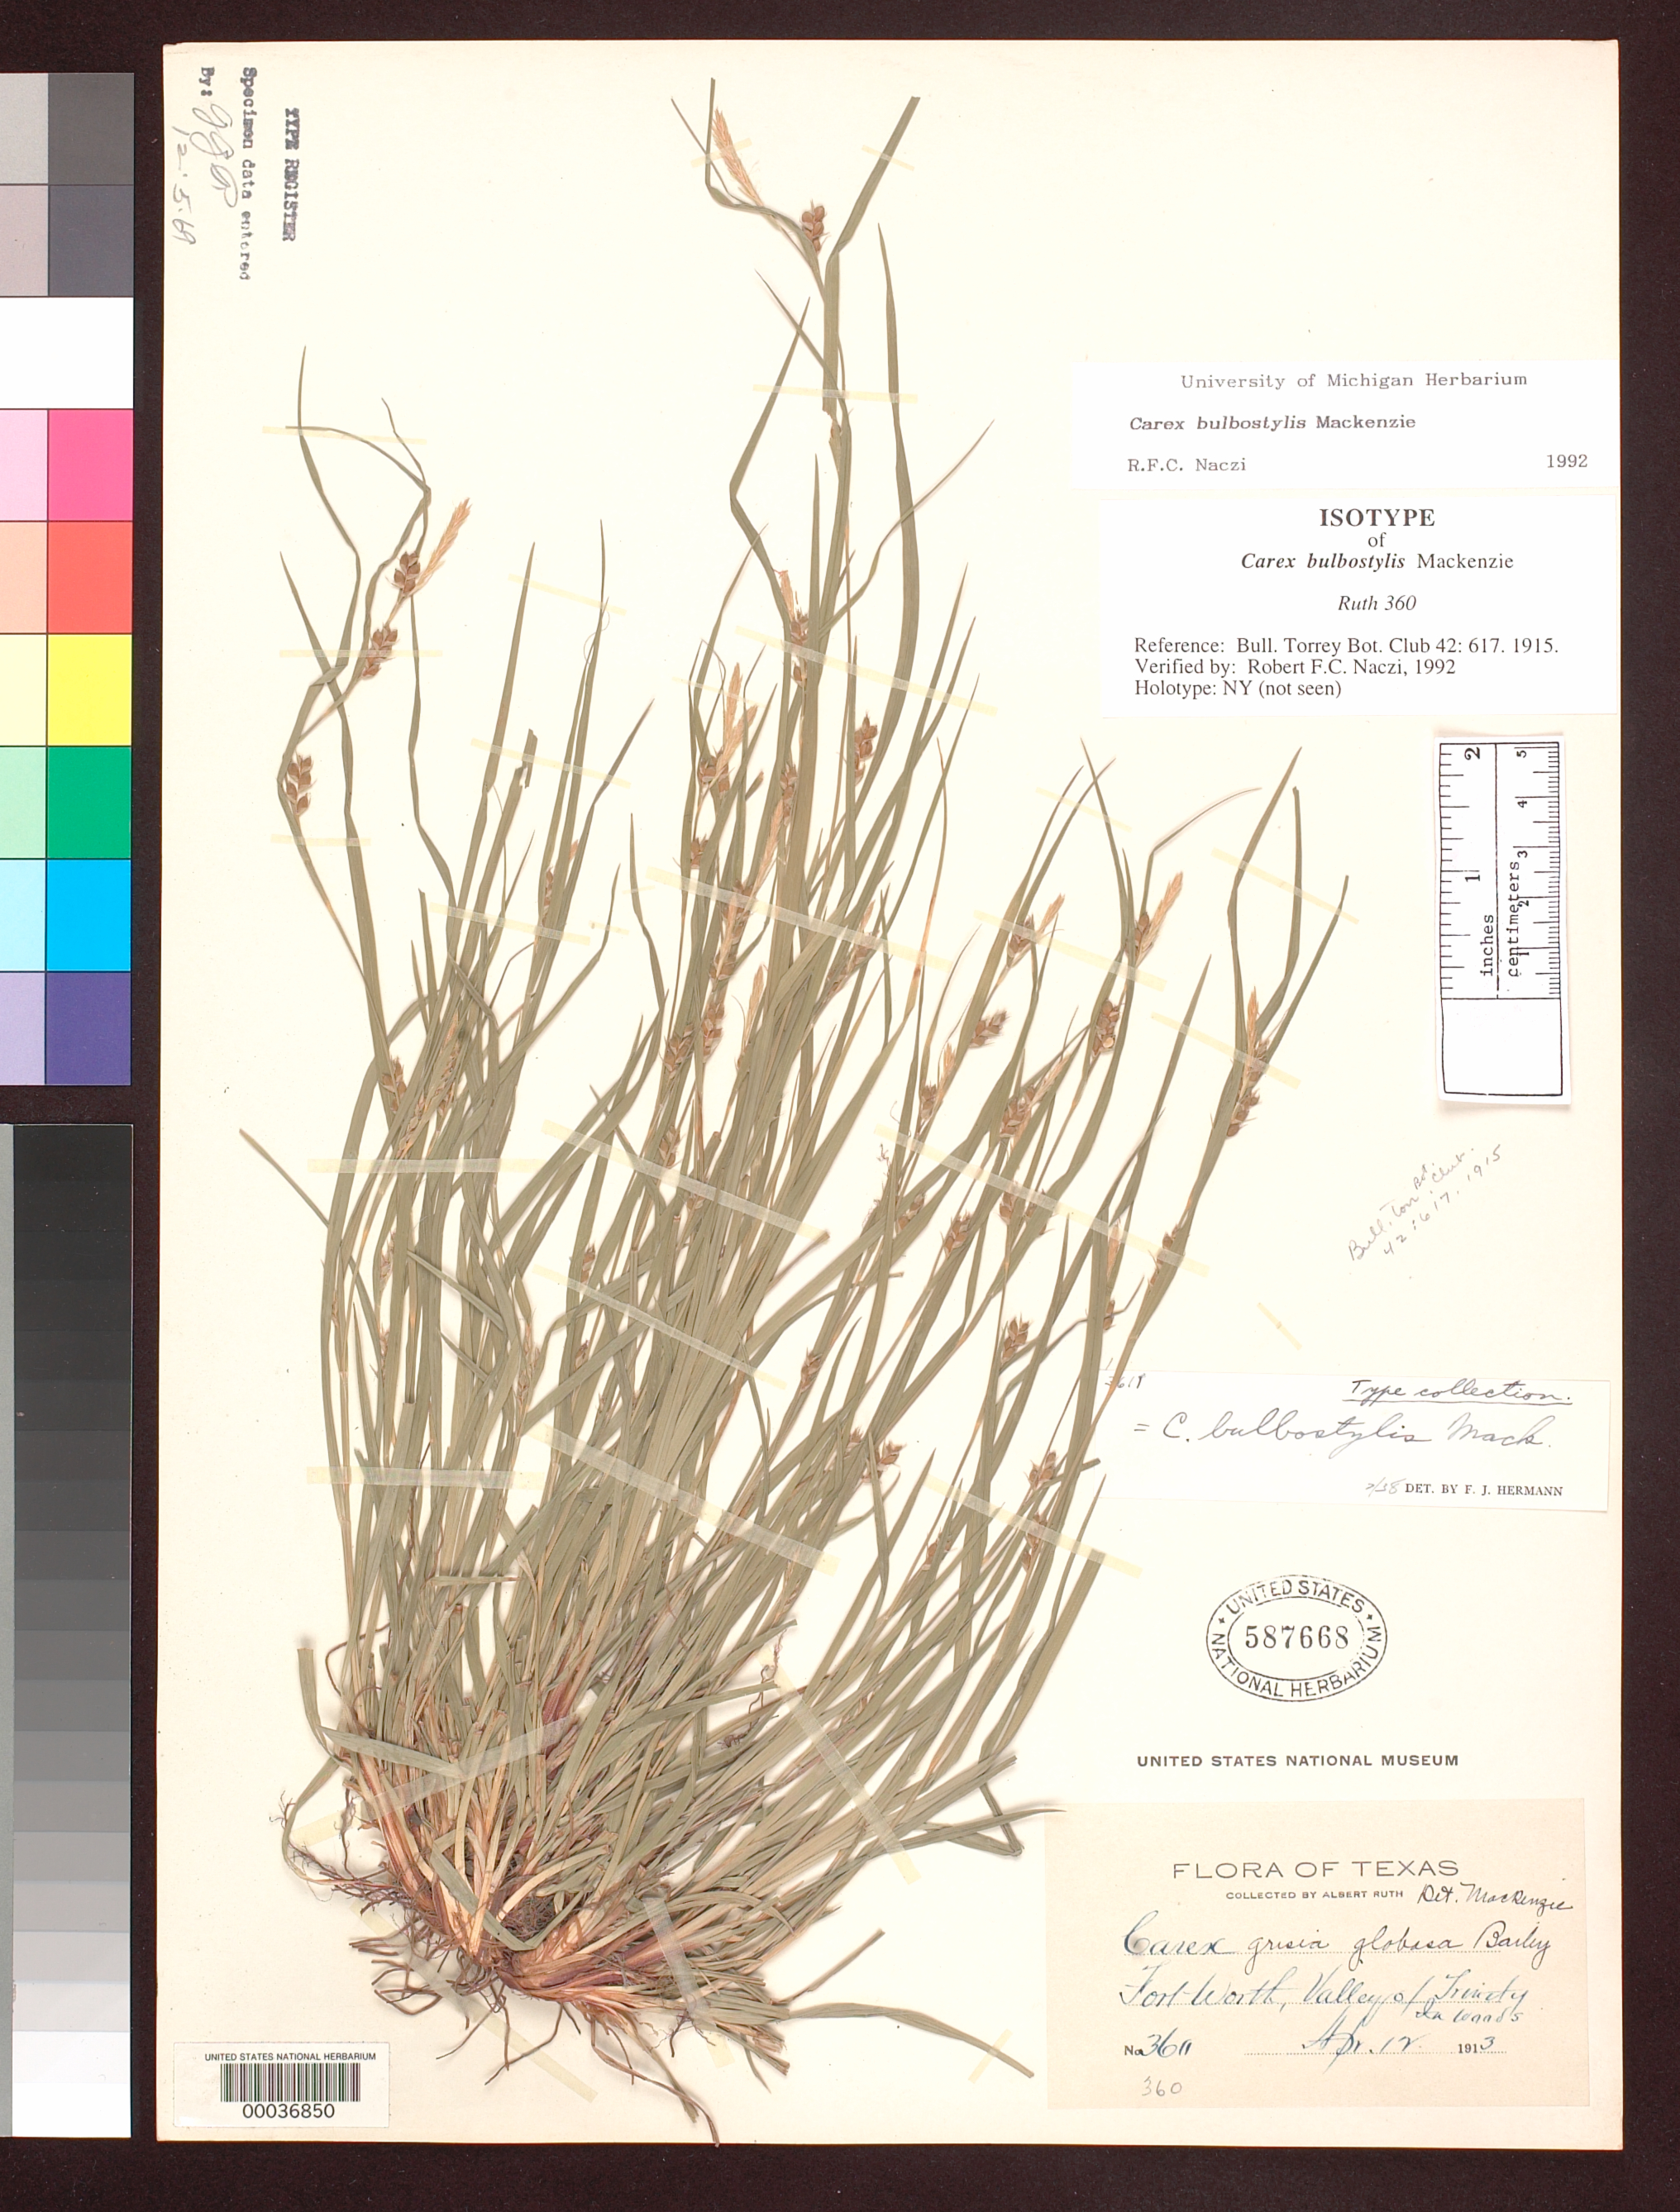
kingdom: Plantae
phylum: Tracheophyta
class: Liliopsida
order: Poales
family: Cyperaceae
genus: Carex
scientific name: Carex bulbostylis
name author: Mack.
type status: Isotype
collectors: A. Ruth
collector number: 3611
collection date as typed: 12 Apr 1913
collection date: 1913-04-12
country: United States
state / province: Texas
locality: Fort Worth, valley of Trinity.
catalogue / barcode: US 587668